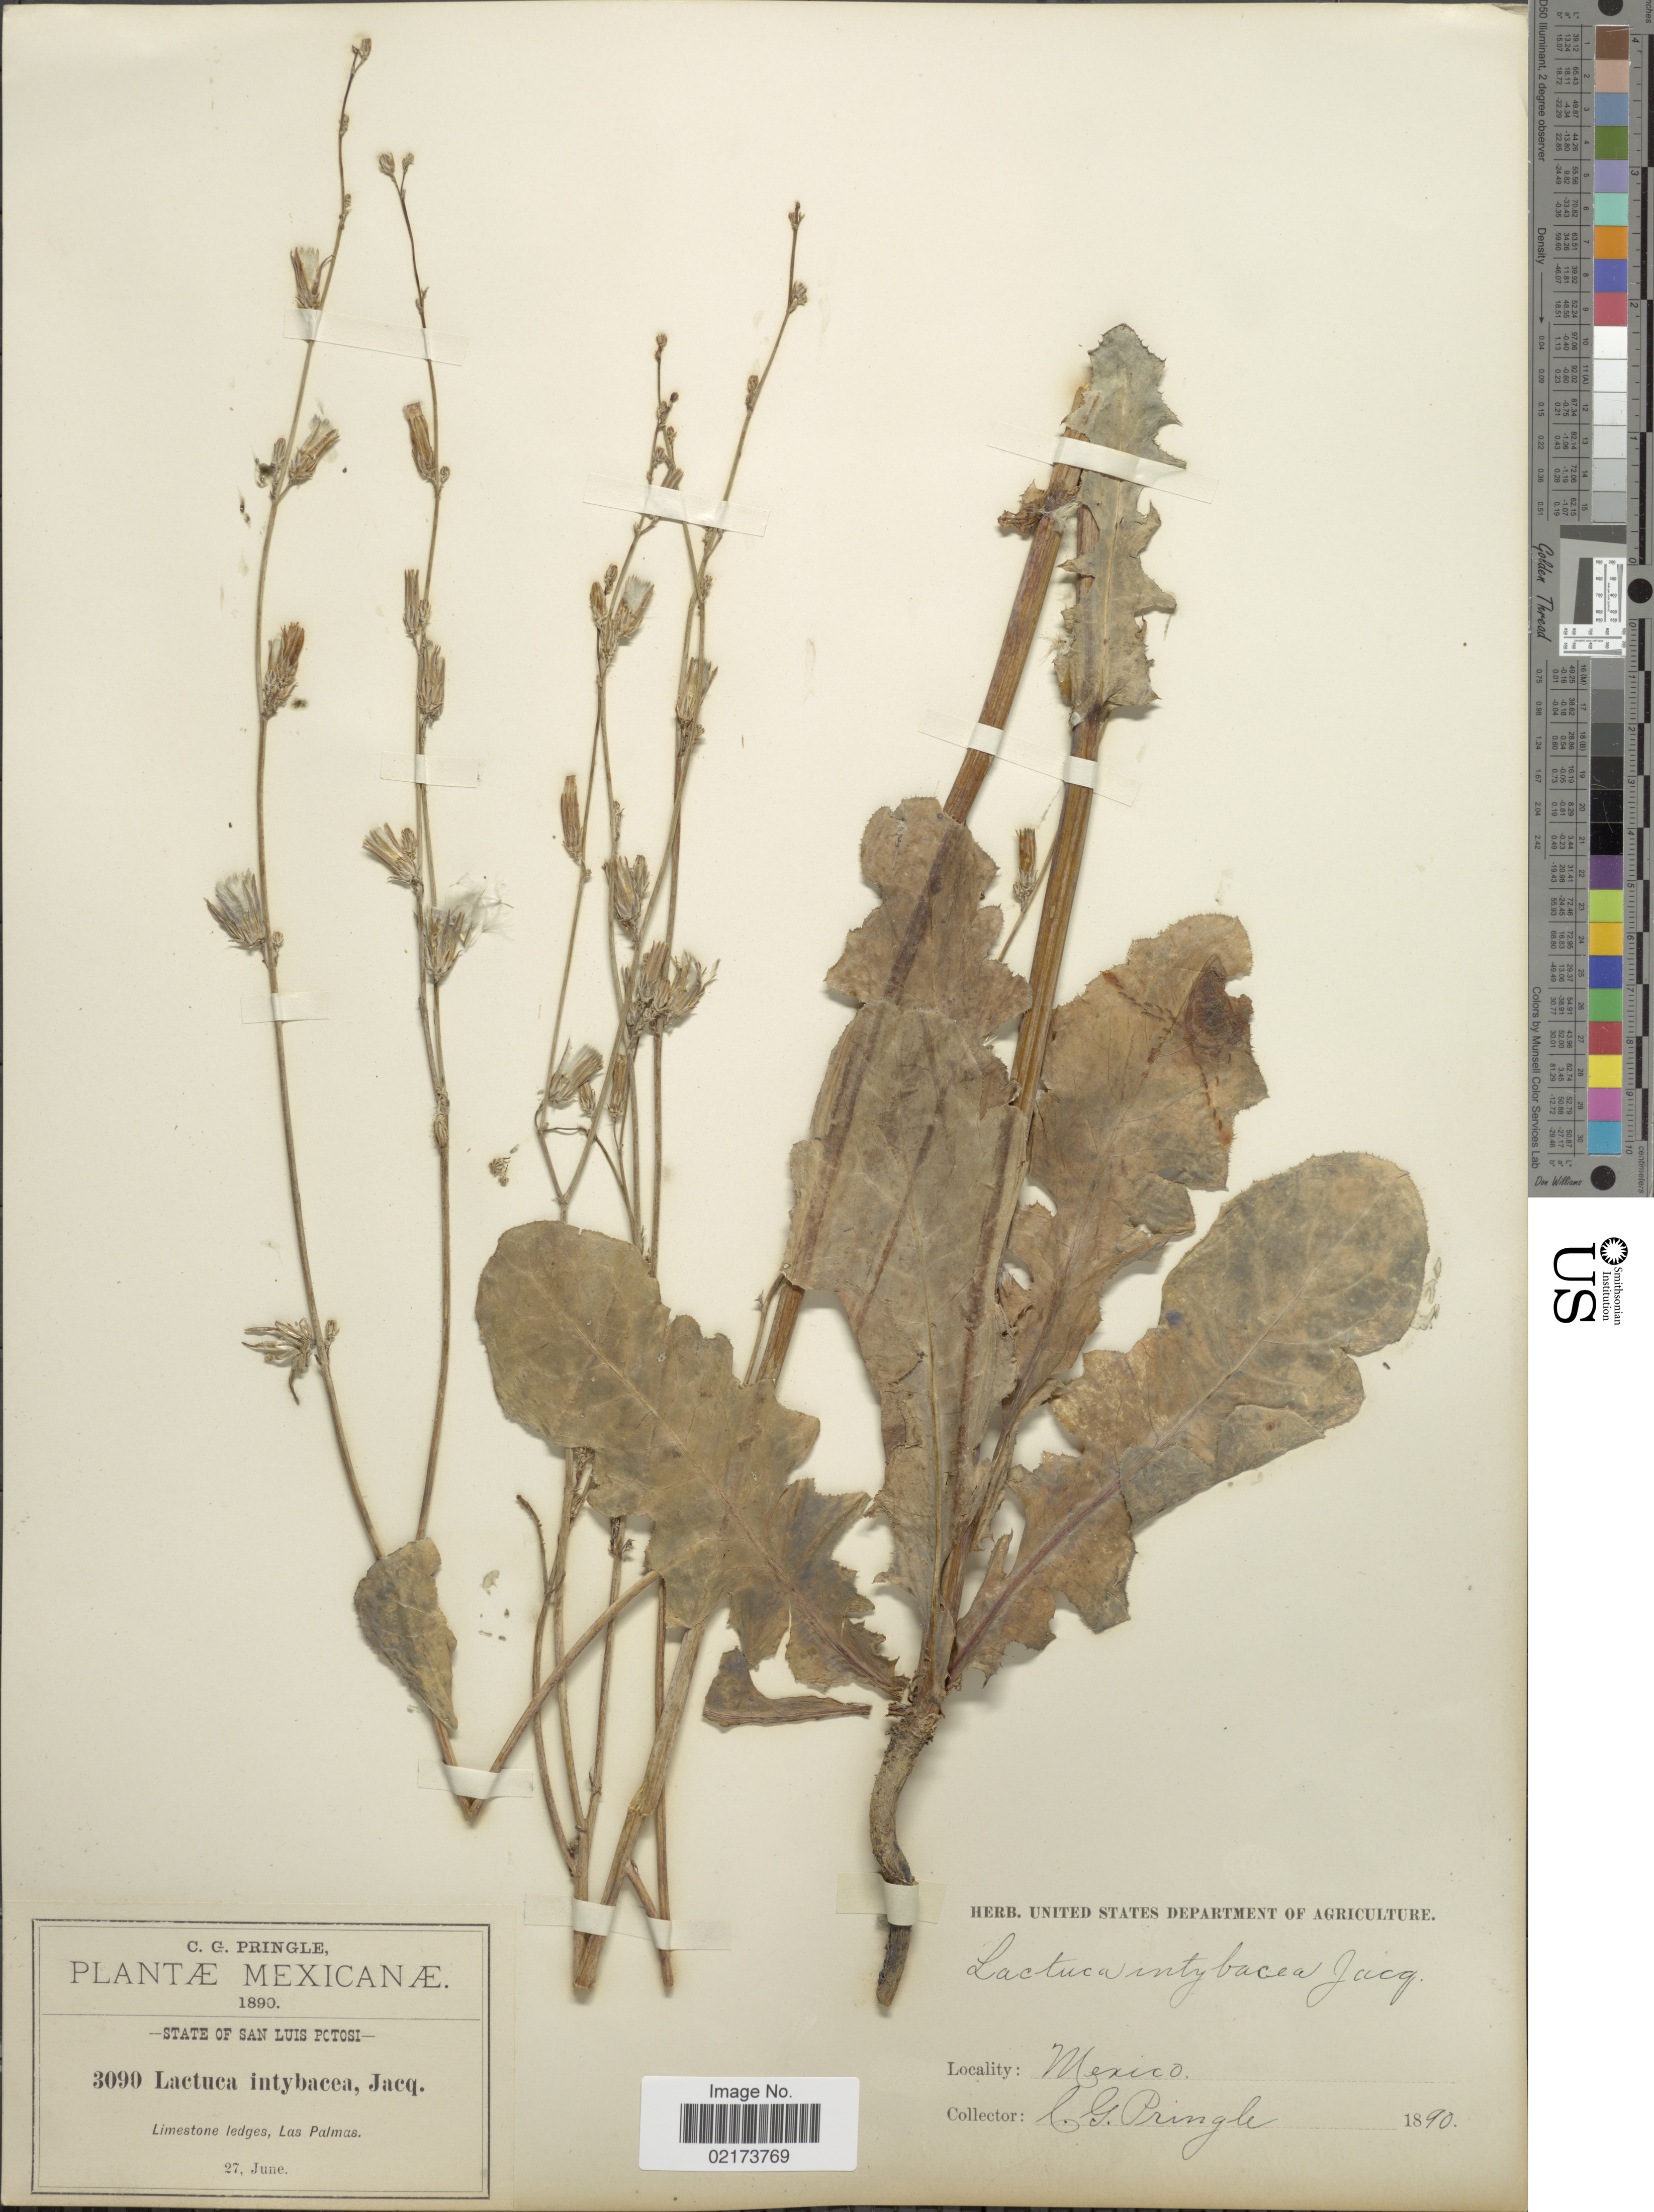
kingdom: Plantae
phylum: Tracheophyta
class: Magnoliopsida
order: Asterales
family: Asteraceae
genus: Lactuca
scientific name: Lactuca intybacea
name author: (Jacq.) P. Beauv.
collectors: C. G. Pringle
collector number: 3090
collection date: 1890-06-27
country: Mexico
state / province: San Luis Potosí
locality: Las Palmas